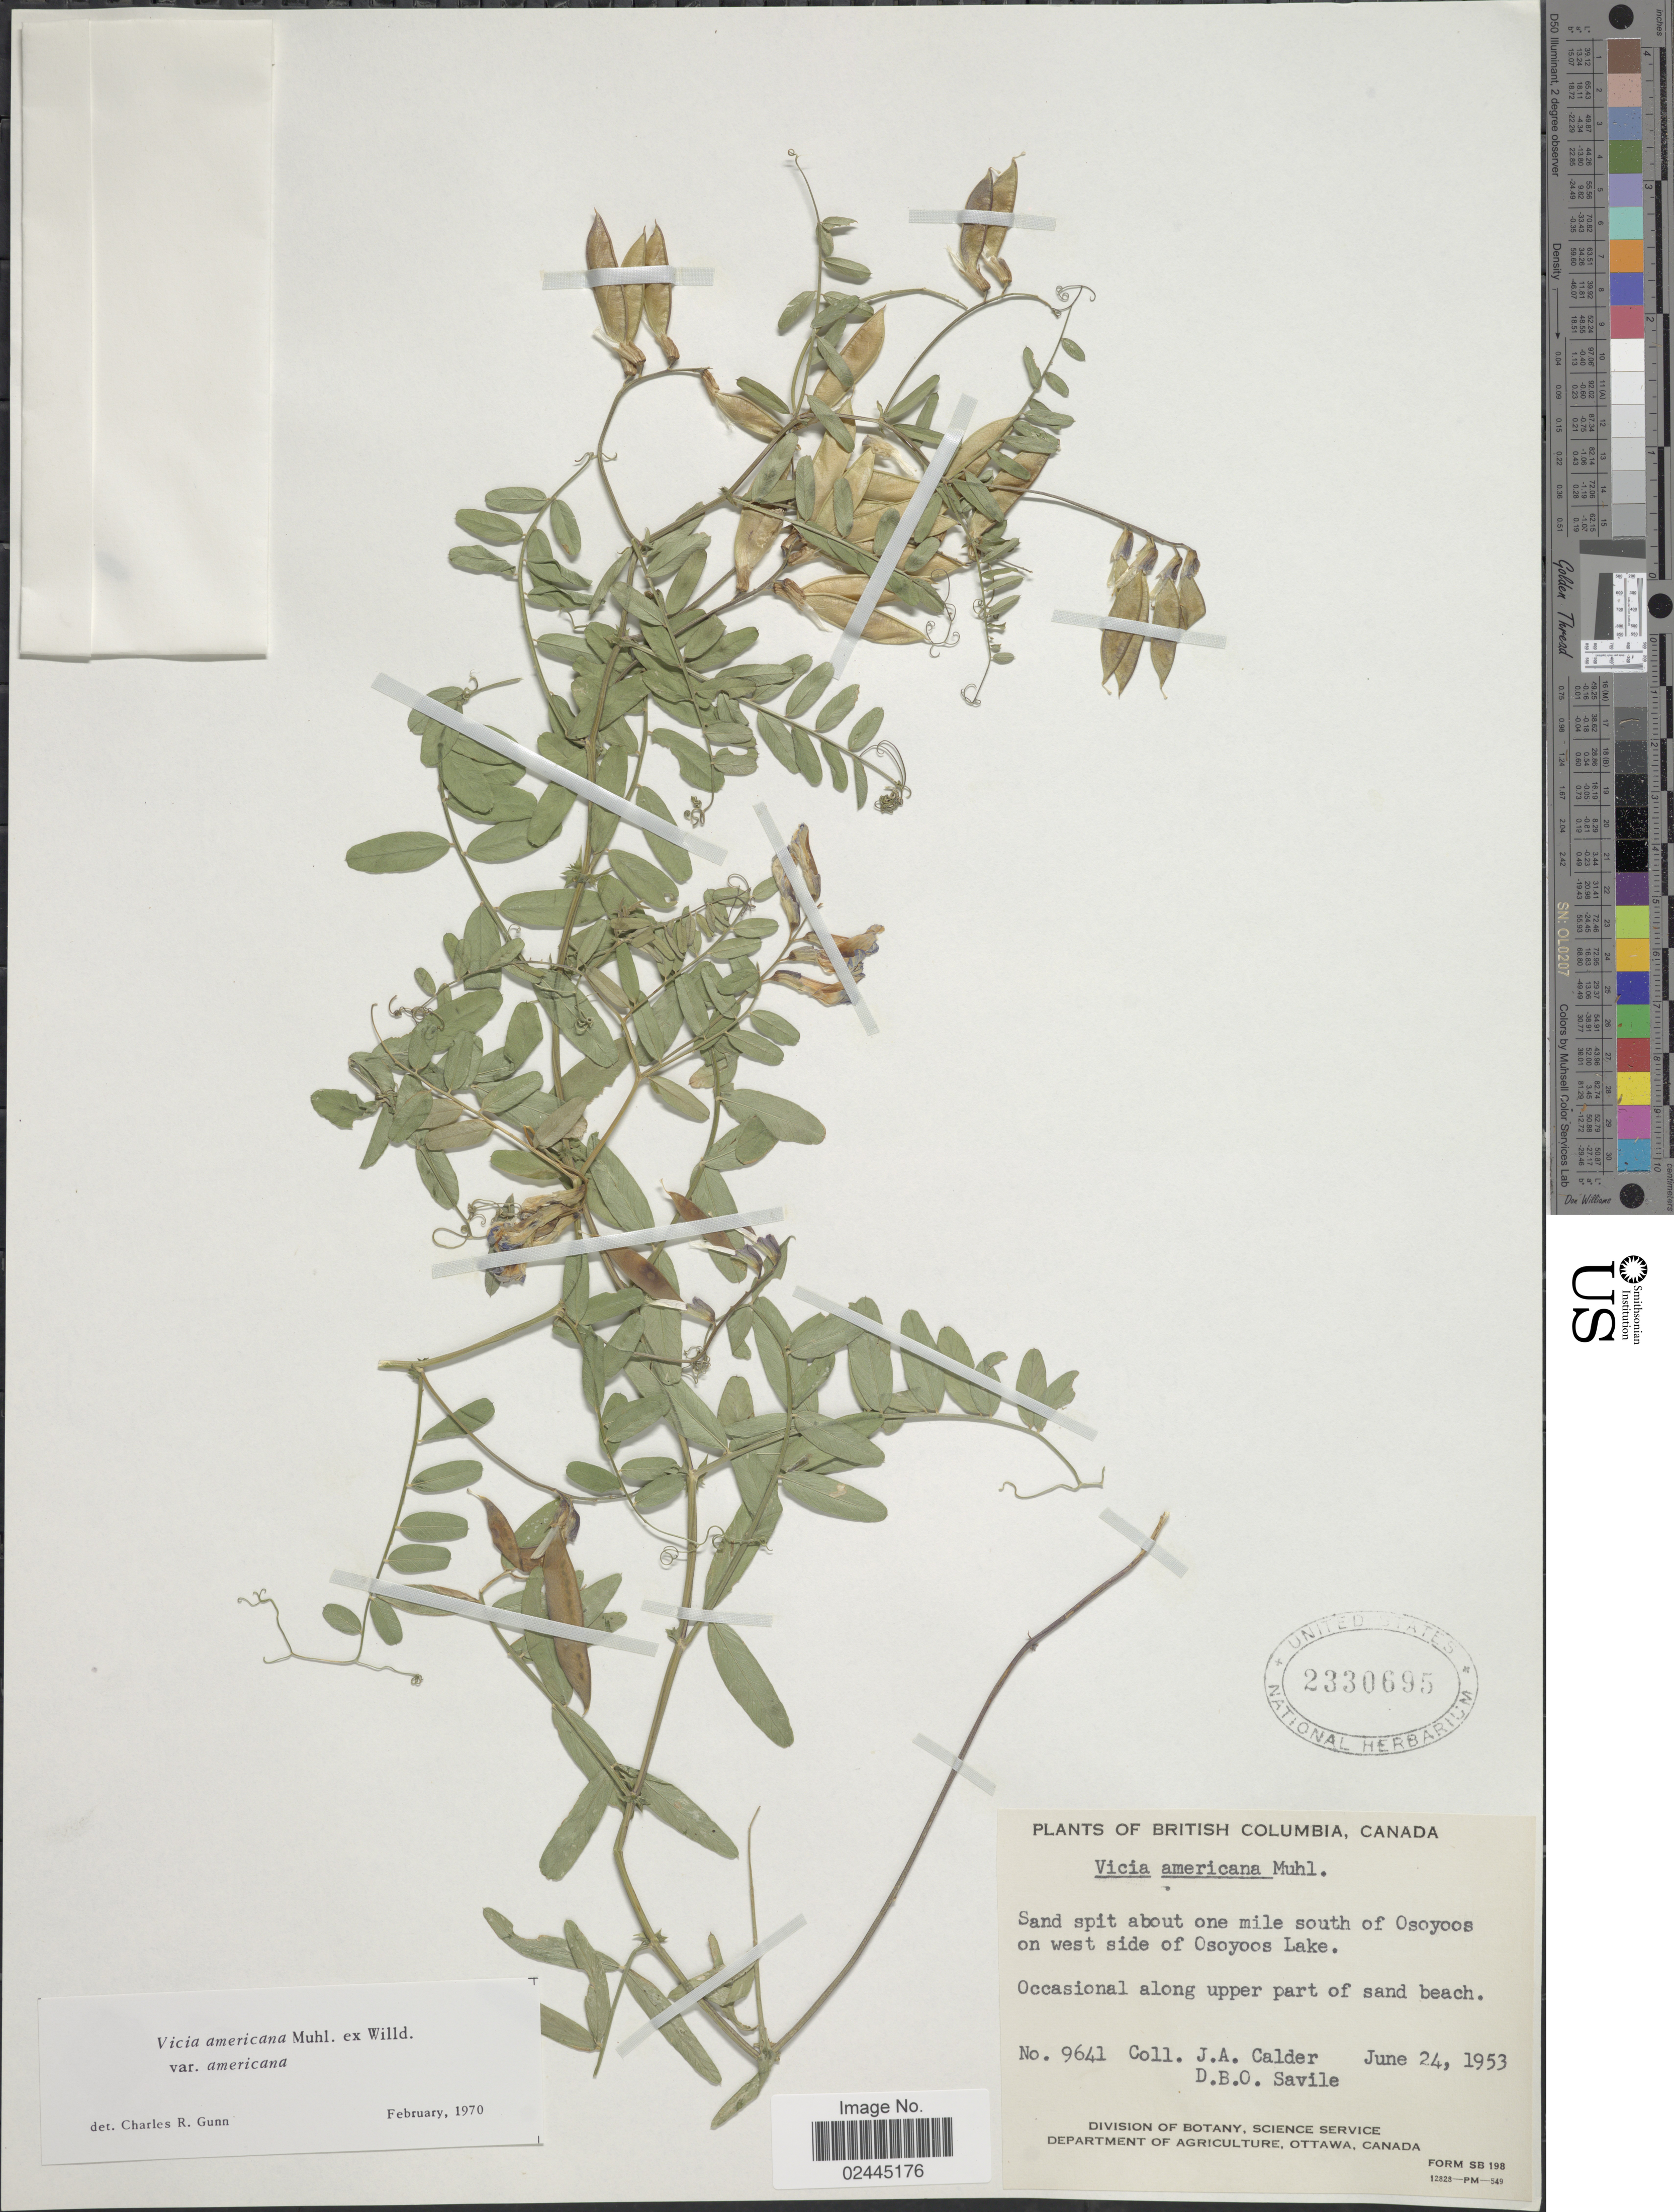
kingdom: Plantae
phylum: Tracheophyta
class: Magnoliopsida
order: Fabales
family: Fabaceae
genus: Vicia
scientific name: Vicia americana var. americana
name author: Muhl. ex Willd.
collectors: J. A. Calder & D. Savile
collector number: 9641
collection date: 1953-06-24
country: Canada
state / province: British Columbia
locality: Sand spit about 1 mile south of Osoyoos on west side of Osoyoos Lake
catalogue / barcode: US 2330695